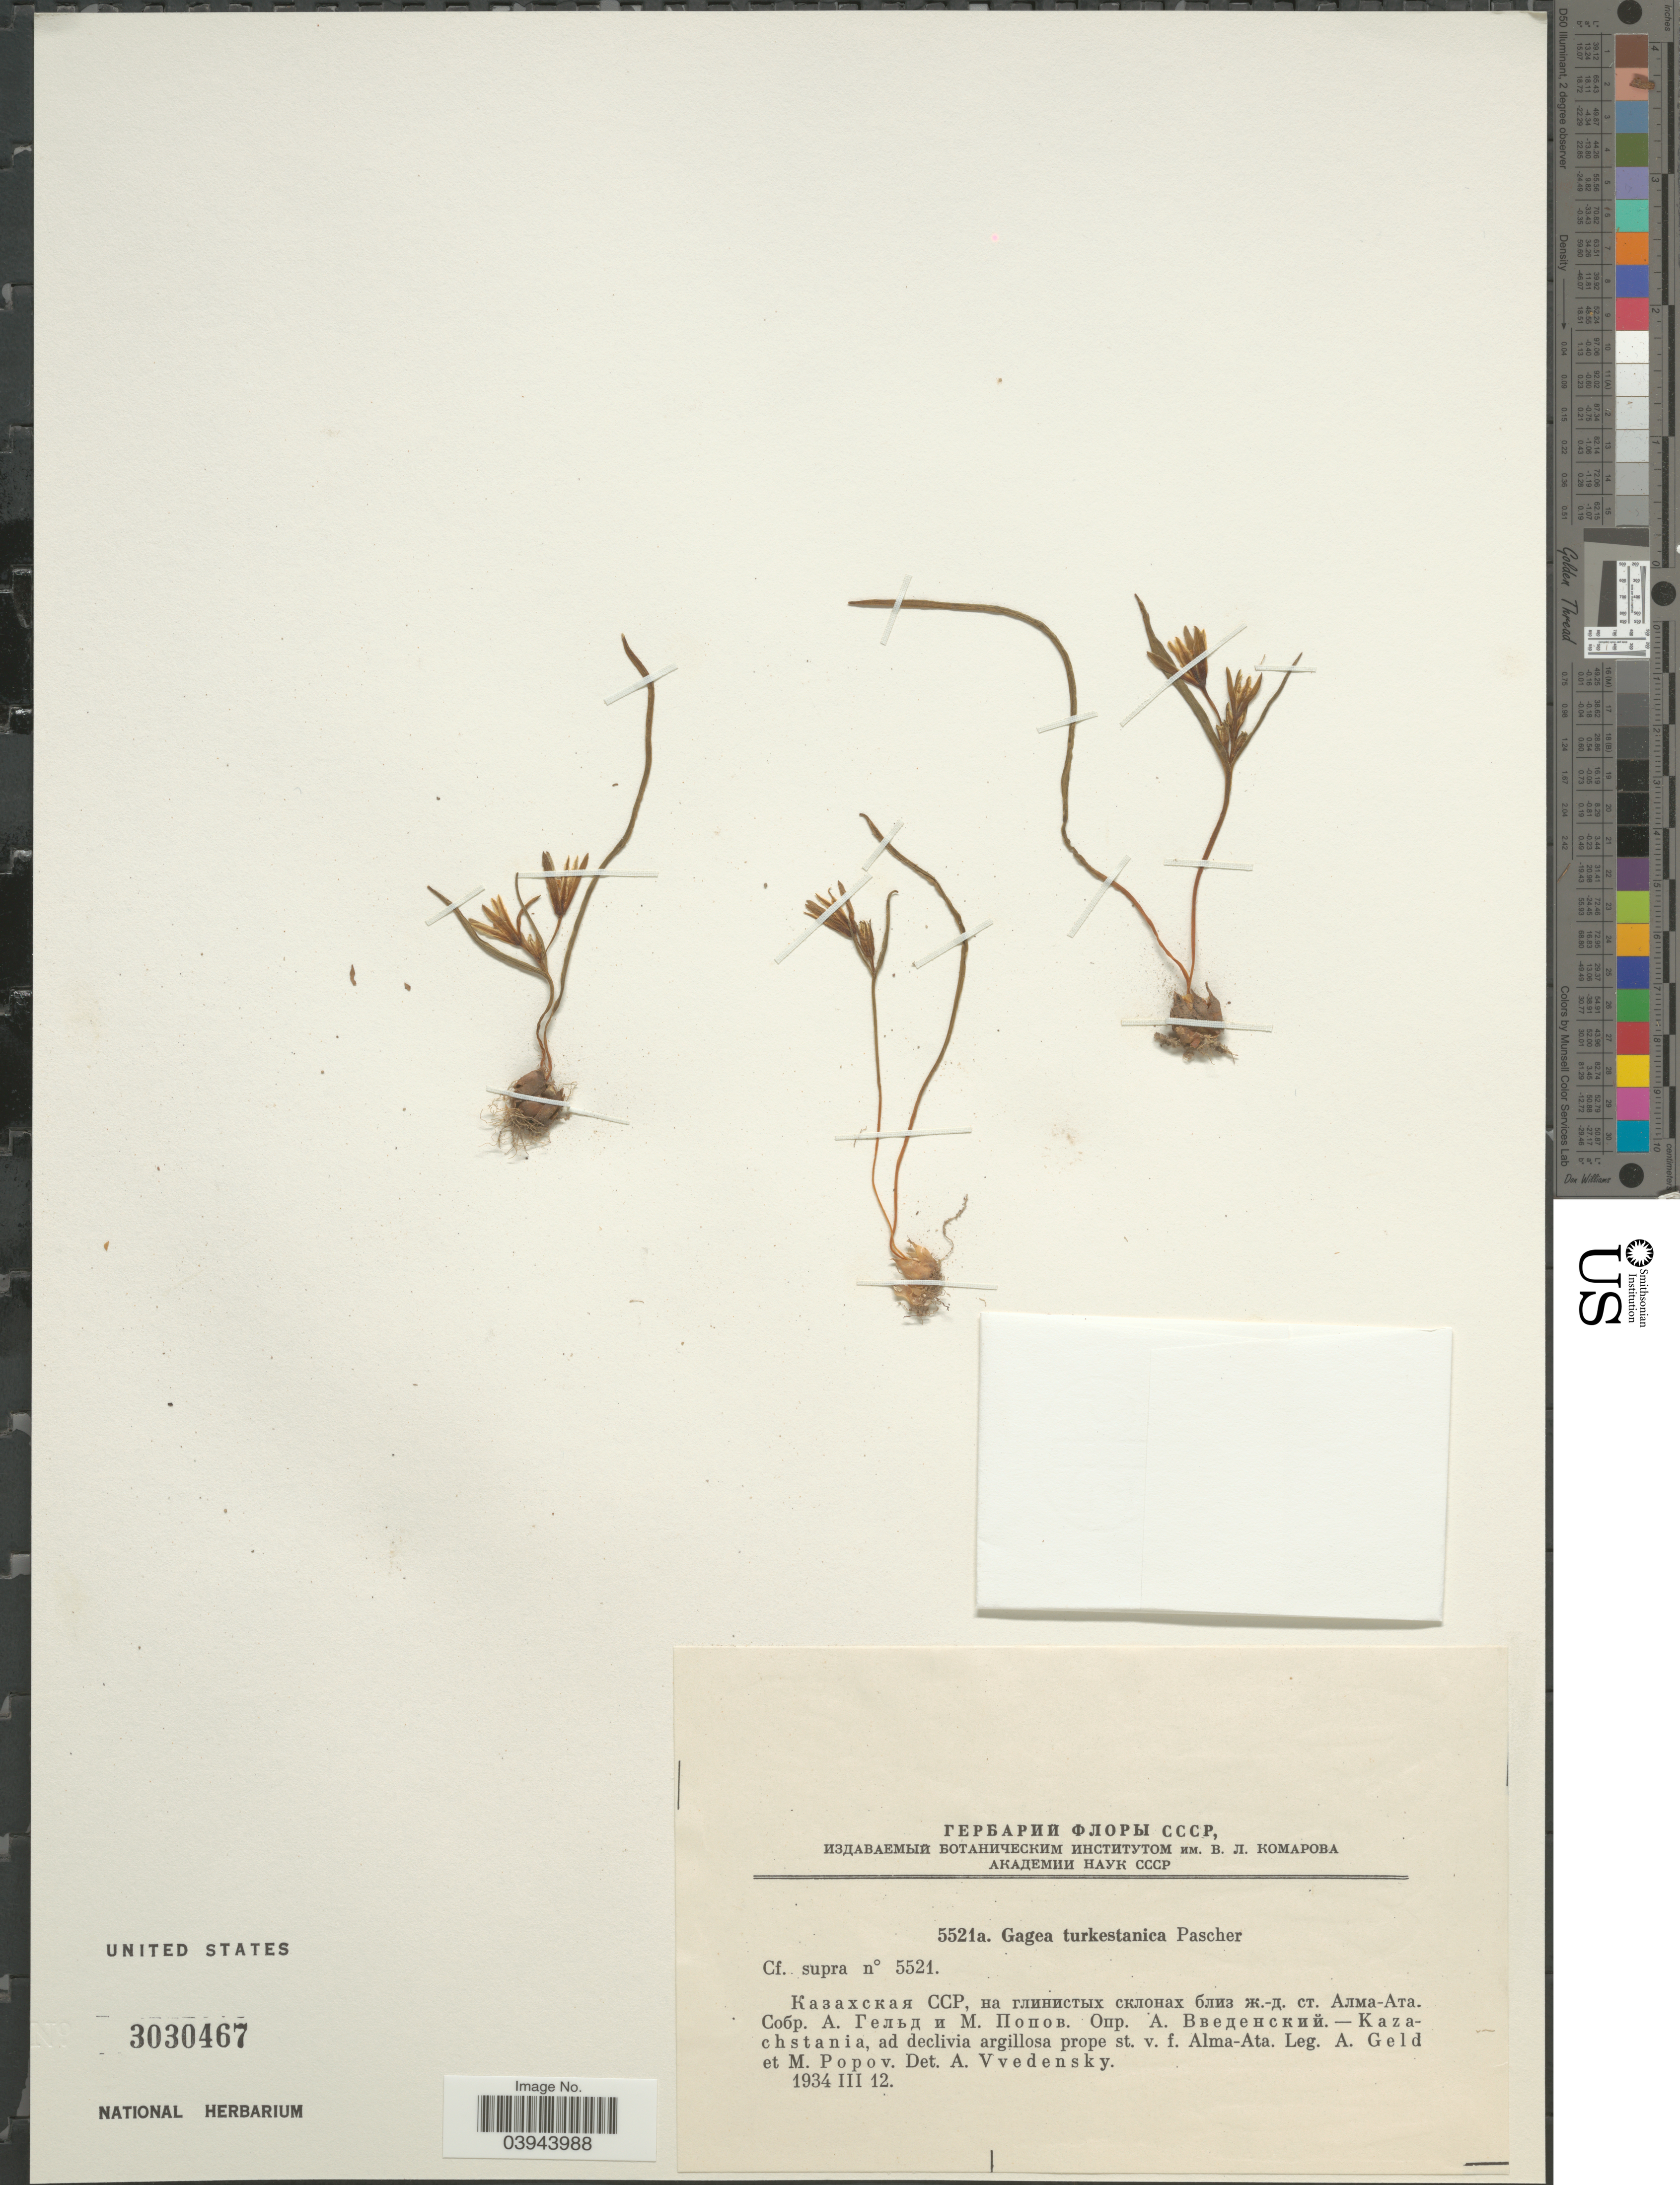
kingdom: Plantae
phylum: Tracheophyta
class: Liliopsida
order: Liliales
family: Liliaceae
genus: Gagea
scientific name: Gagea turkestanica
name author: Pascher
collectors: A. Geld & M. Popov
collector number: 5521a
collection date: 1934-03-12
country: Kazakhstan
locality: Kazachstania, ad declivia argillosa prope st. v. f. Alma-Ata.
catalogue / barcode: US 3030467